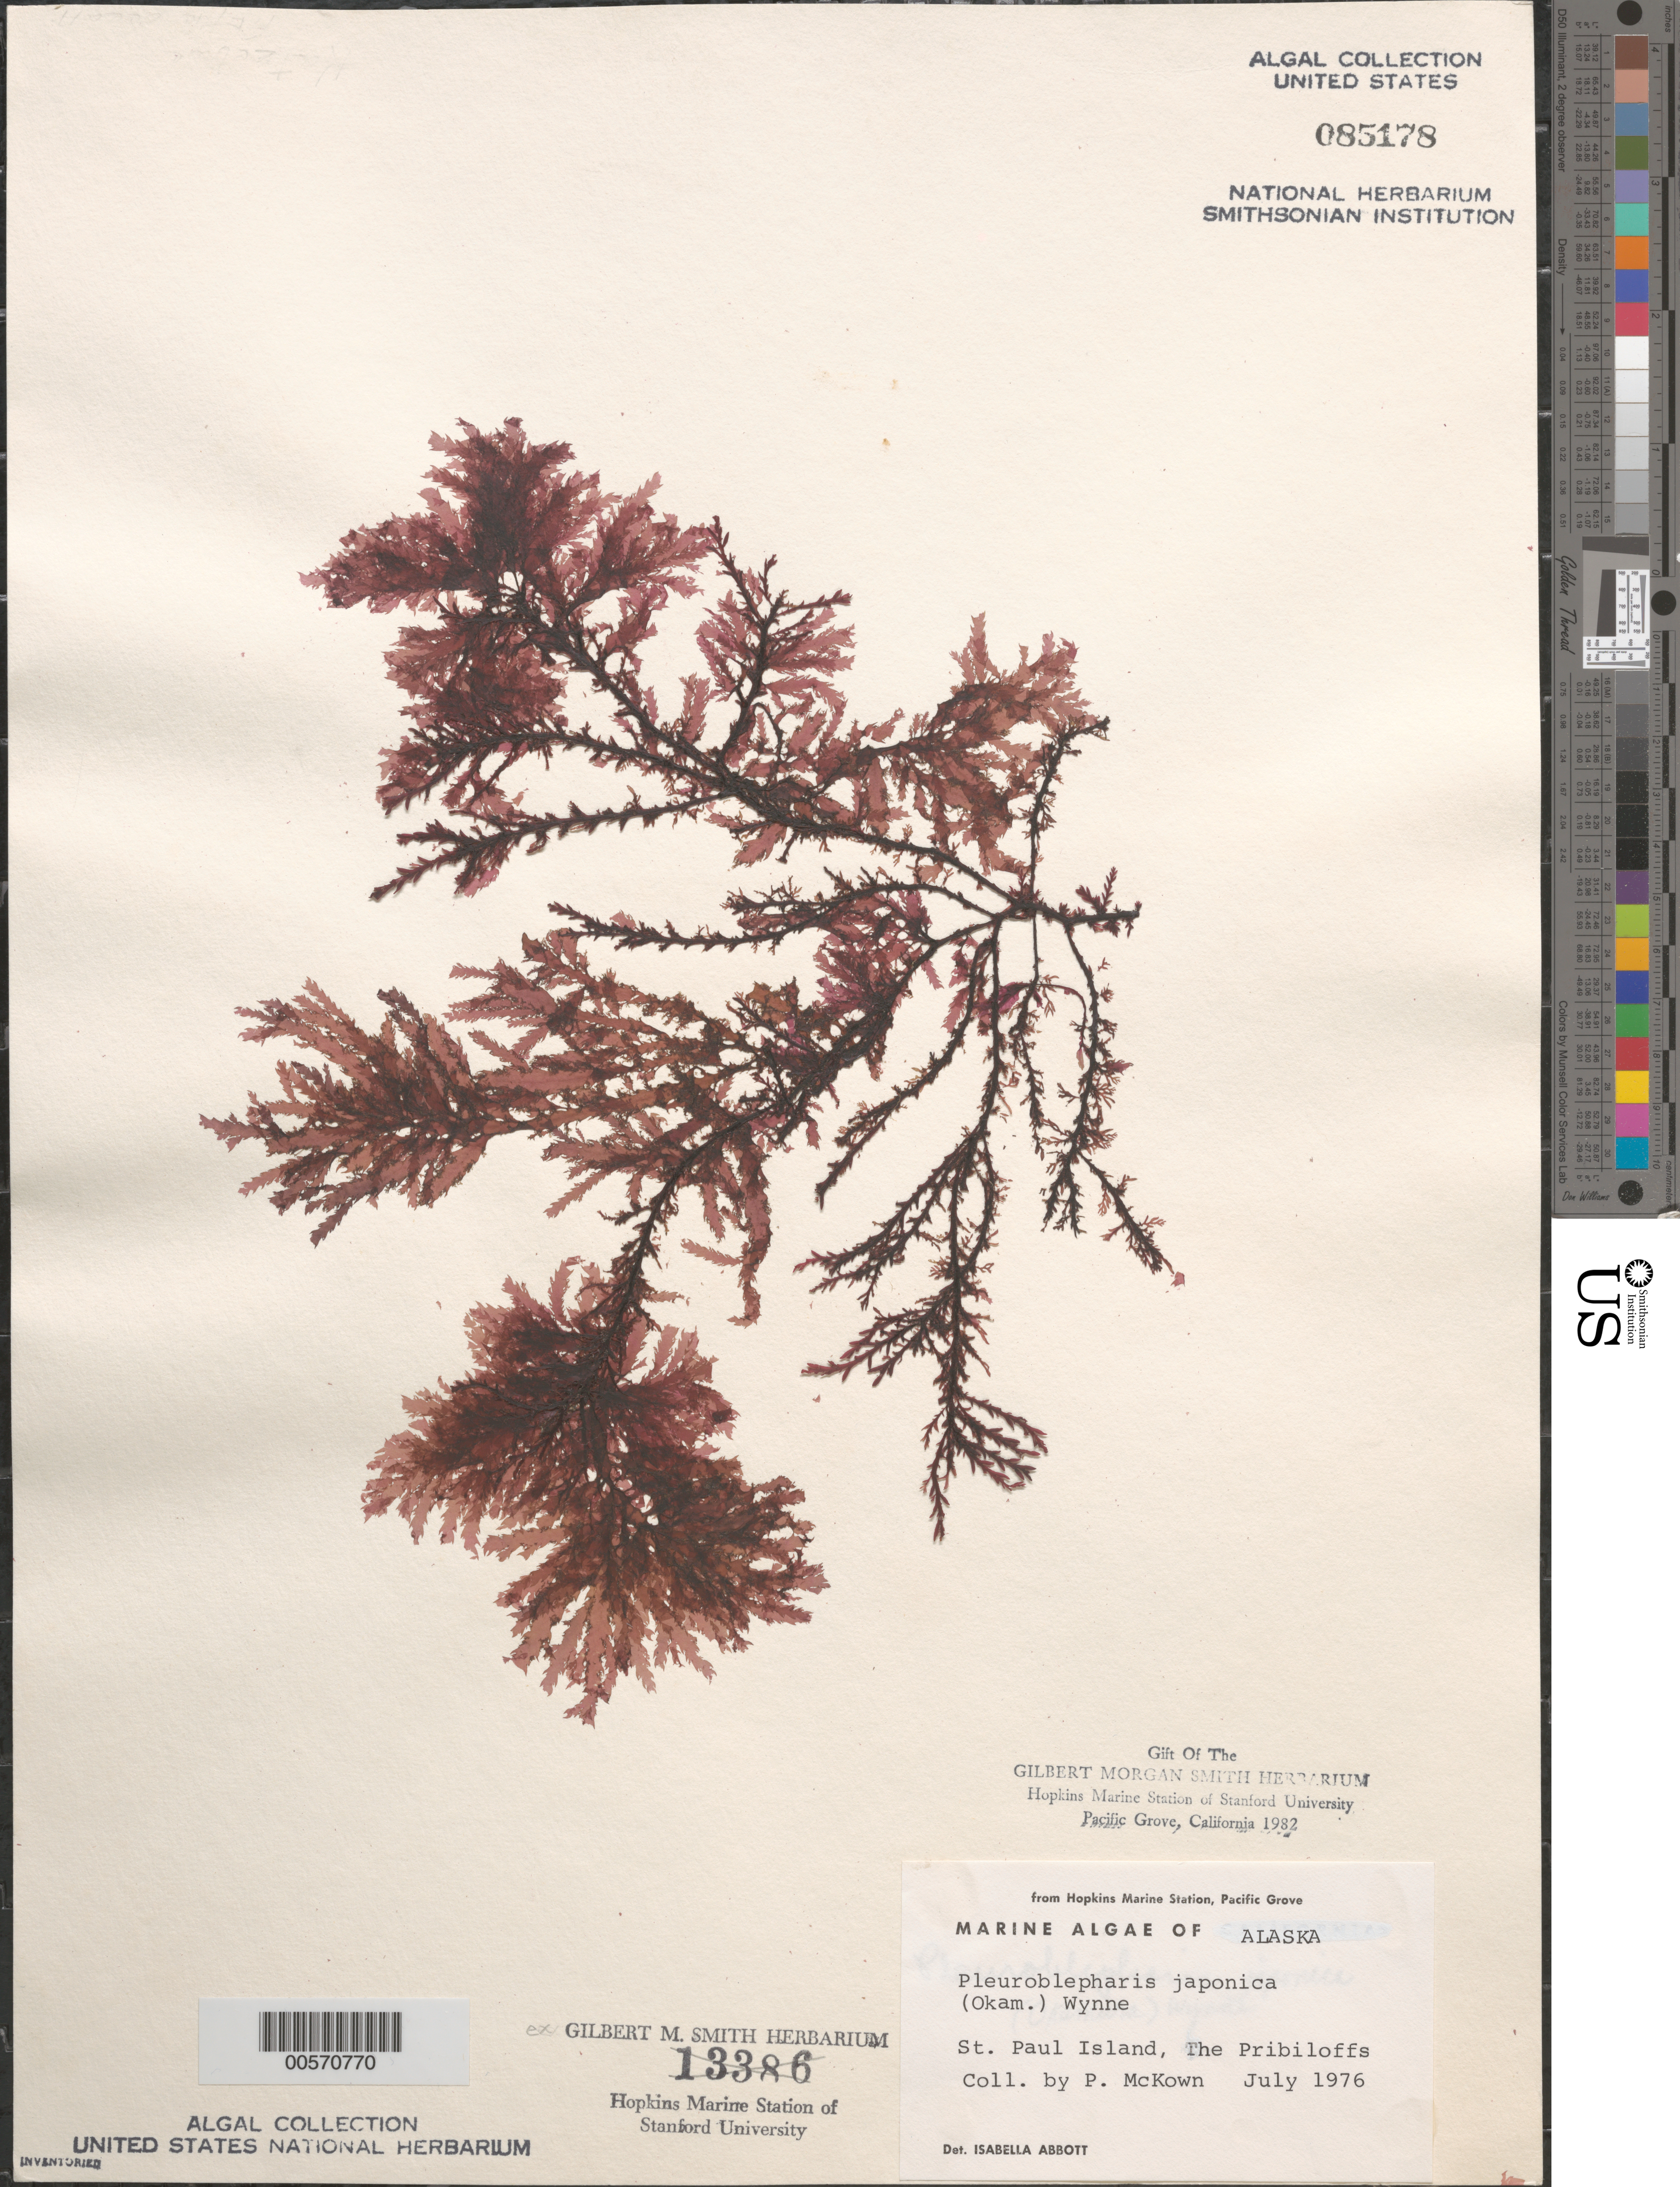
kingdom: Plantae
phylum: Rhodophyta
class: Florideophyceae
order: Bonnemaisoniales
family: Bonnemaisoniaceae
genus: Pleuroblepharidella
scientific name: Pleuroblepharidella japonica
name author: (Okamura) M.J. Wynne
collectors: P. McKown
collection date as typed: Jul 1976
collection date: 1976-07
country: United States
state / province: Alaska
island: St. Paul Island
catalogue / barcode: US 85178